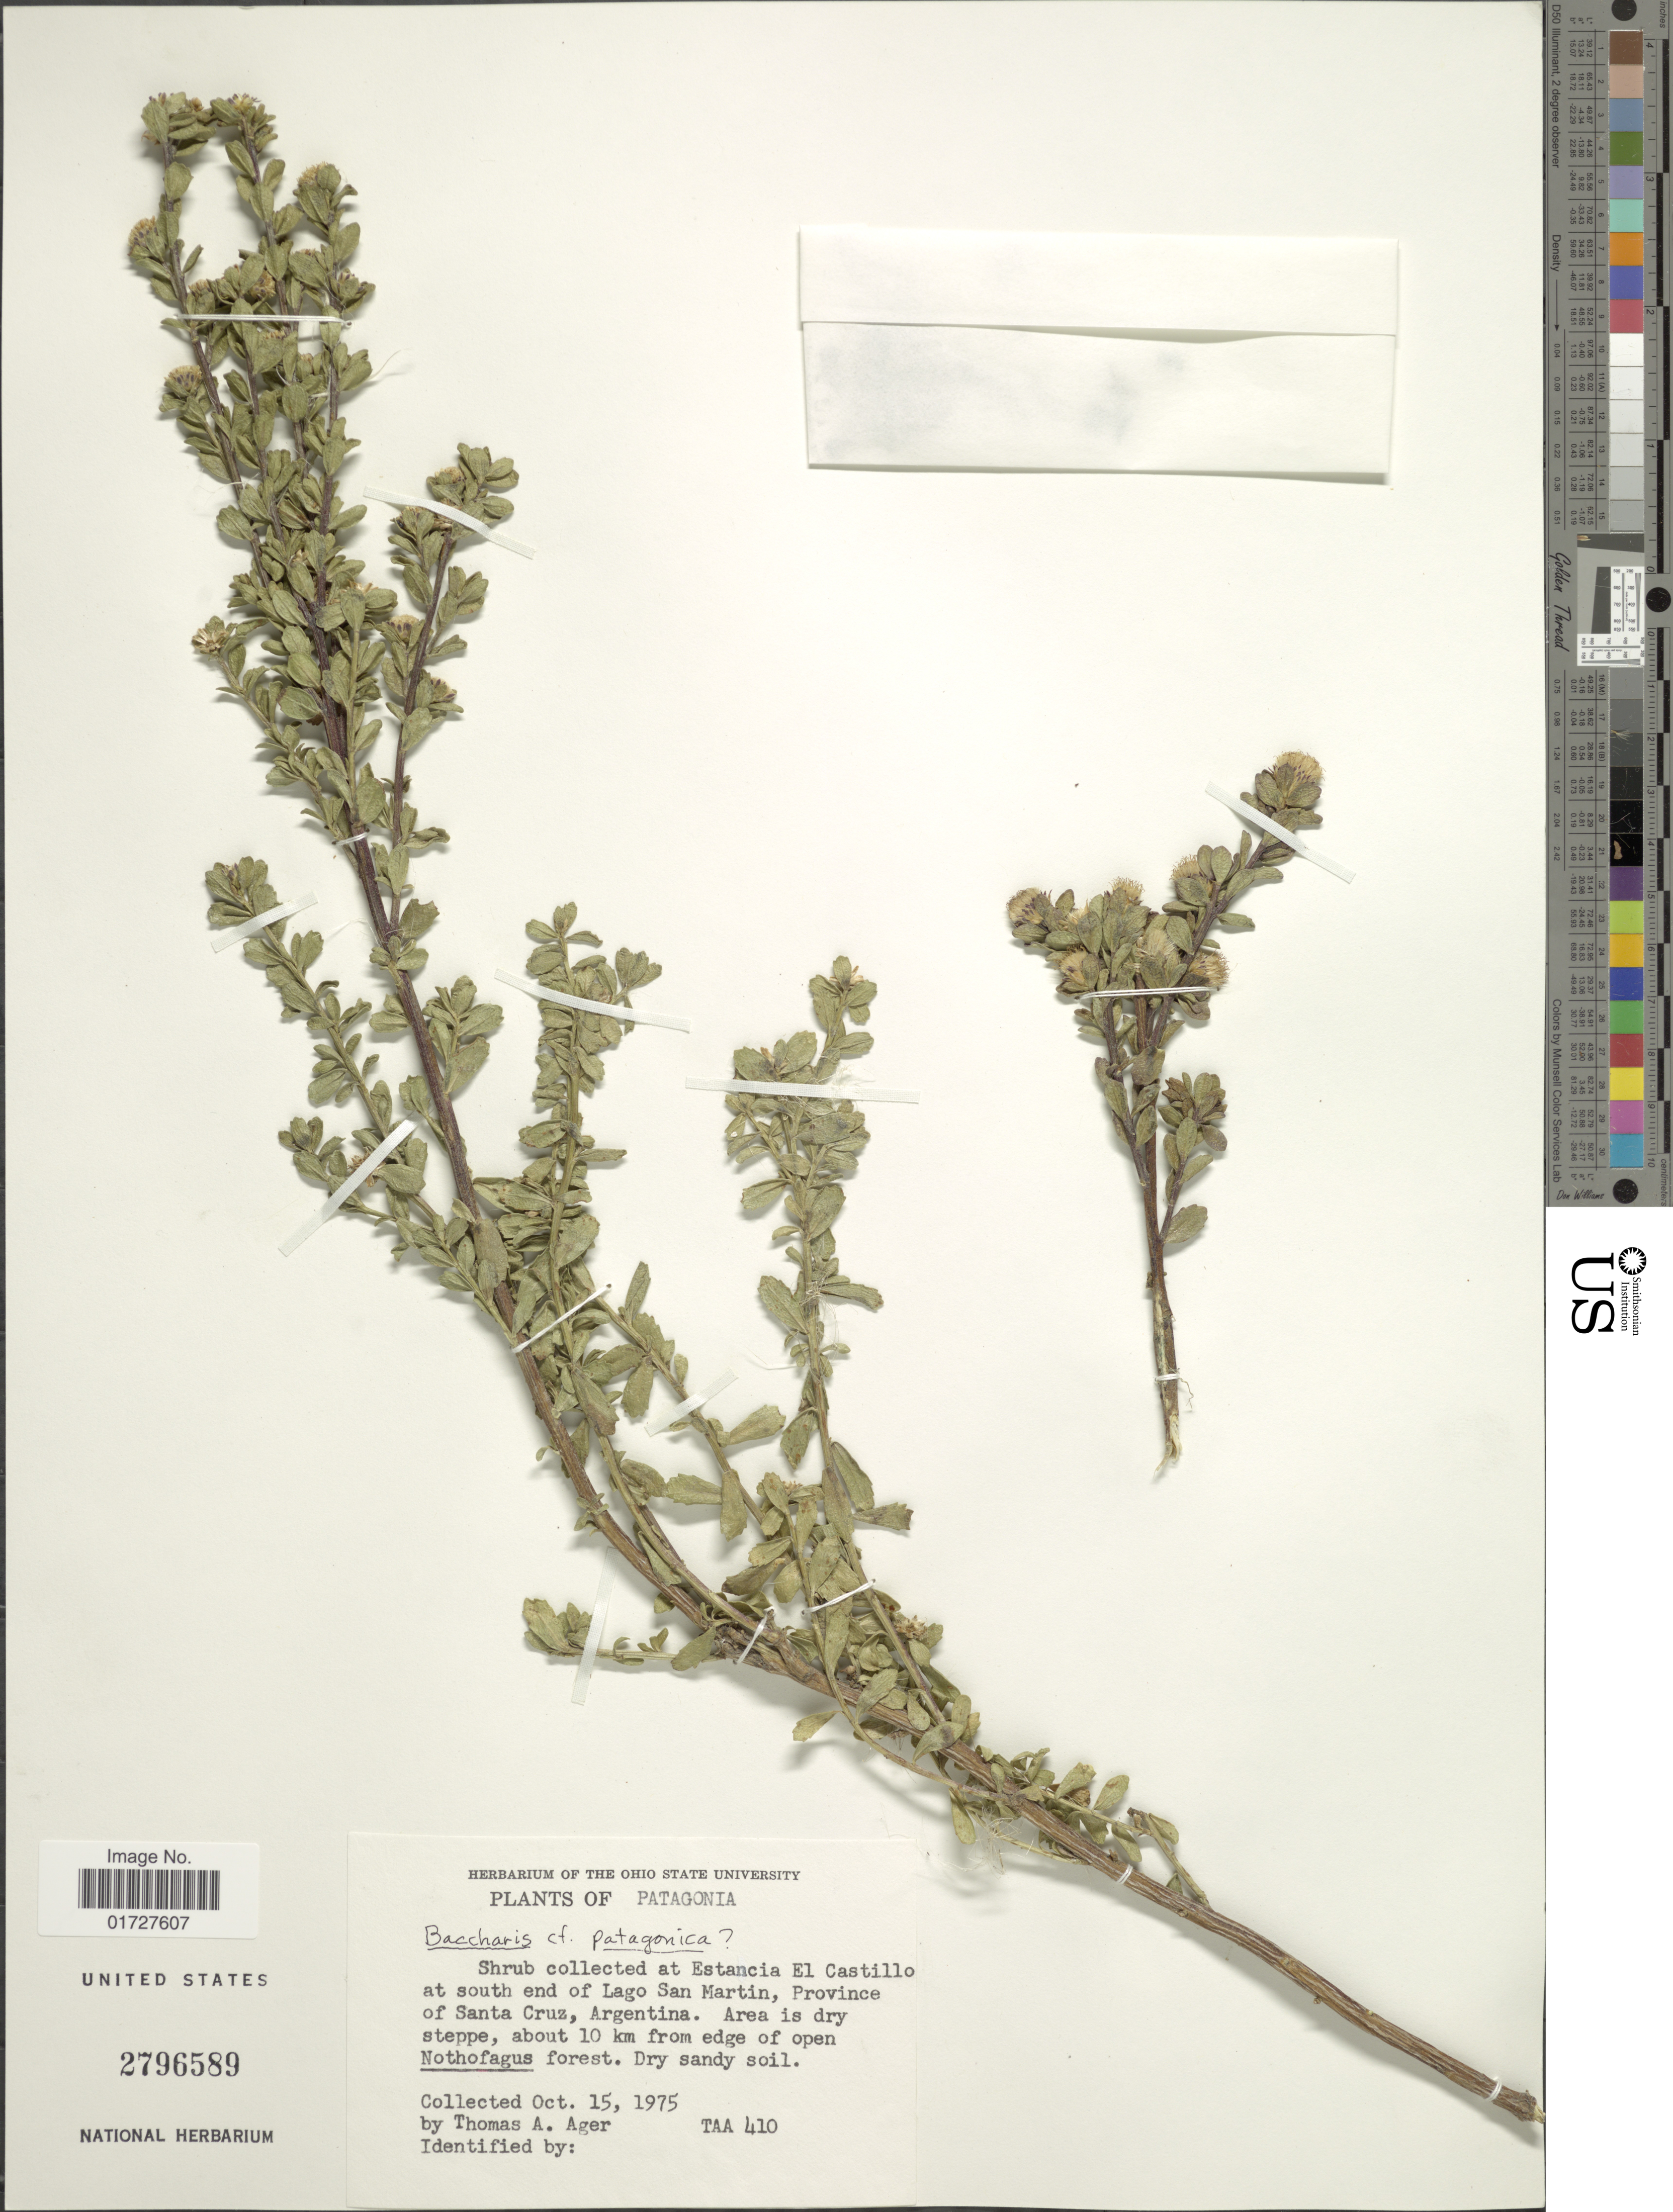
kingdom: Plantae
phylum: Tracheophyta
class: Magnoliopsida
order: Asterales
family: Asteraceae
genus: Baccharis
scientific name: Baccharis patagonica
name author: Hook. & Arn.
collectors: T. A. Ager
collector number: TAA410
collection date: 1975-10-15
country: Argentina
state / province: Santa Cruz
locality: Patagonia, Estancia El Castillo, at south end of Lago San Martin, about 10 km from edge of open Nothofagus forest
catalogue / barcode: US 2796589